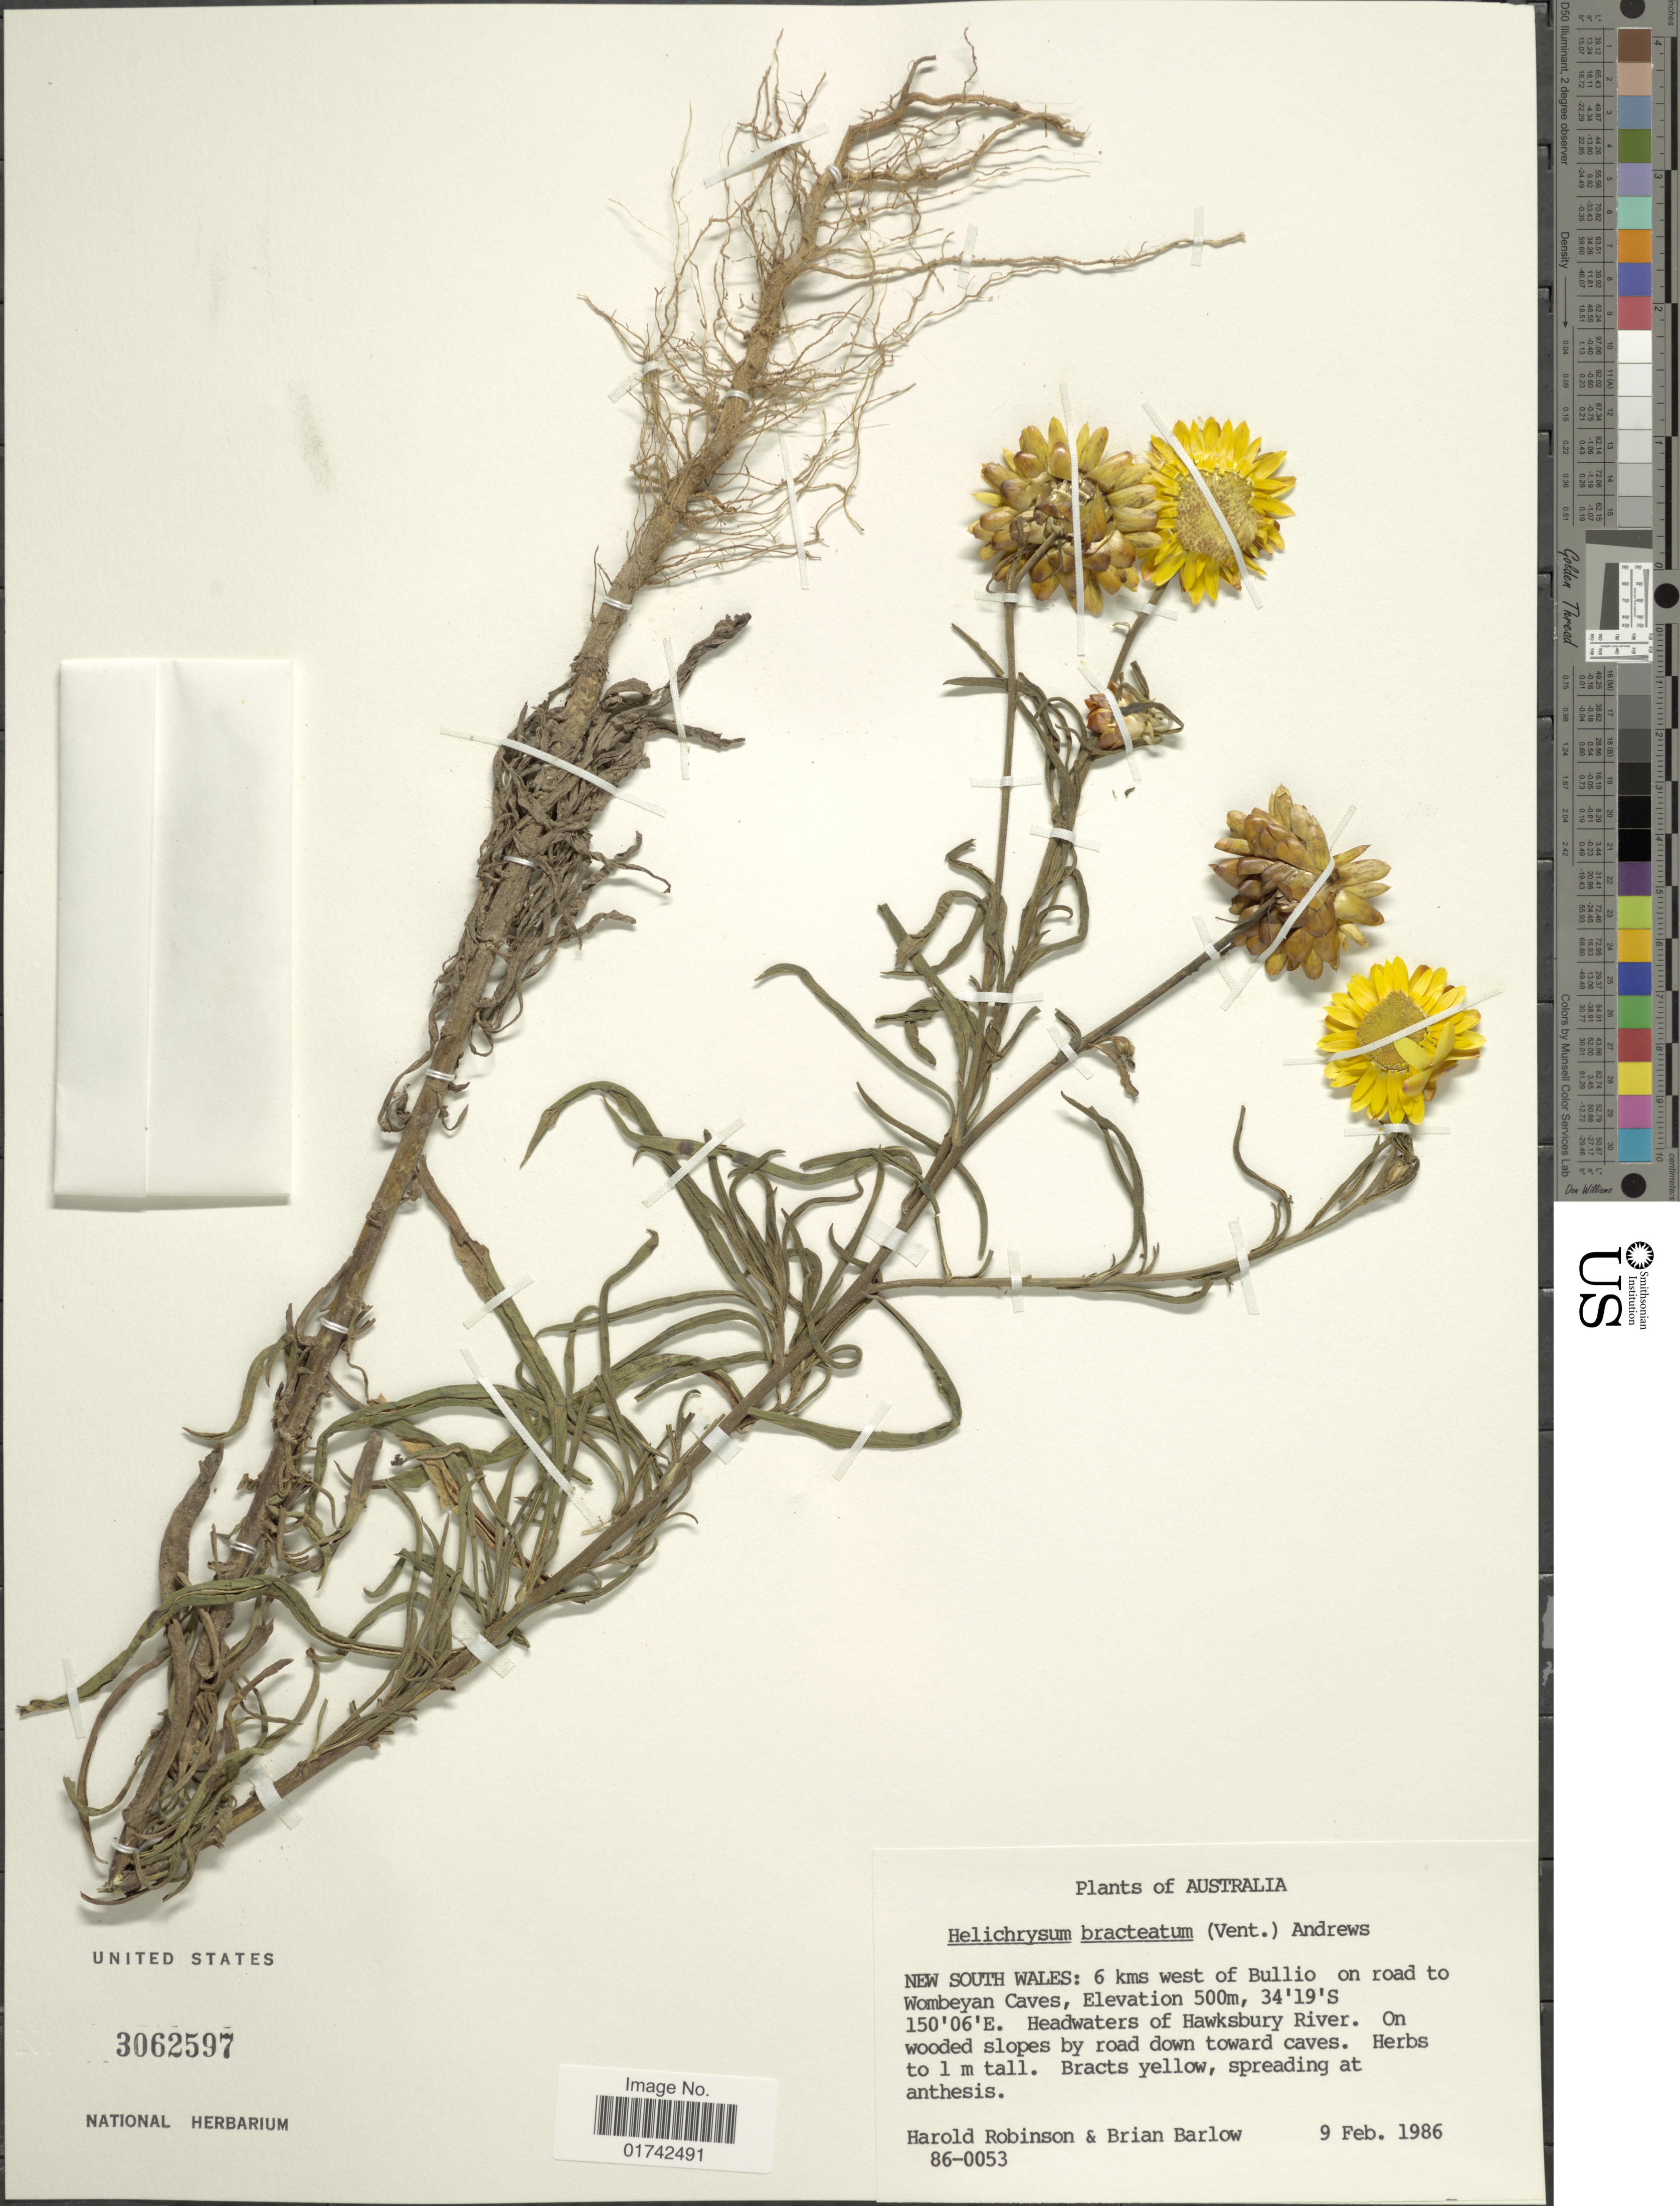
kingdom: Plantae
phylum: Tracheophyta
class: Magnoliopsida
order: Asterales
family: Asteraceae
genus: Helichrysum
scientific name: Helichrysum bracteatum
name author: (Vent.) Haw.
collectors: H. Robinson & Barlow, B.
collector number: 86-0053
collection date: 1986-02-09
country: Australia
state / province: New South Wales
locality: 6 kms west of Bullio on road to Wombeyan Caves. Headwaters of Hawksbyury River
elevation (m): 500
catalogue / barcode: US 3062597